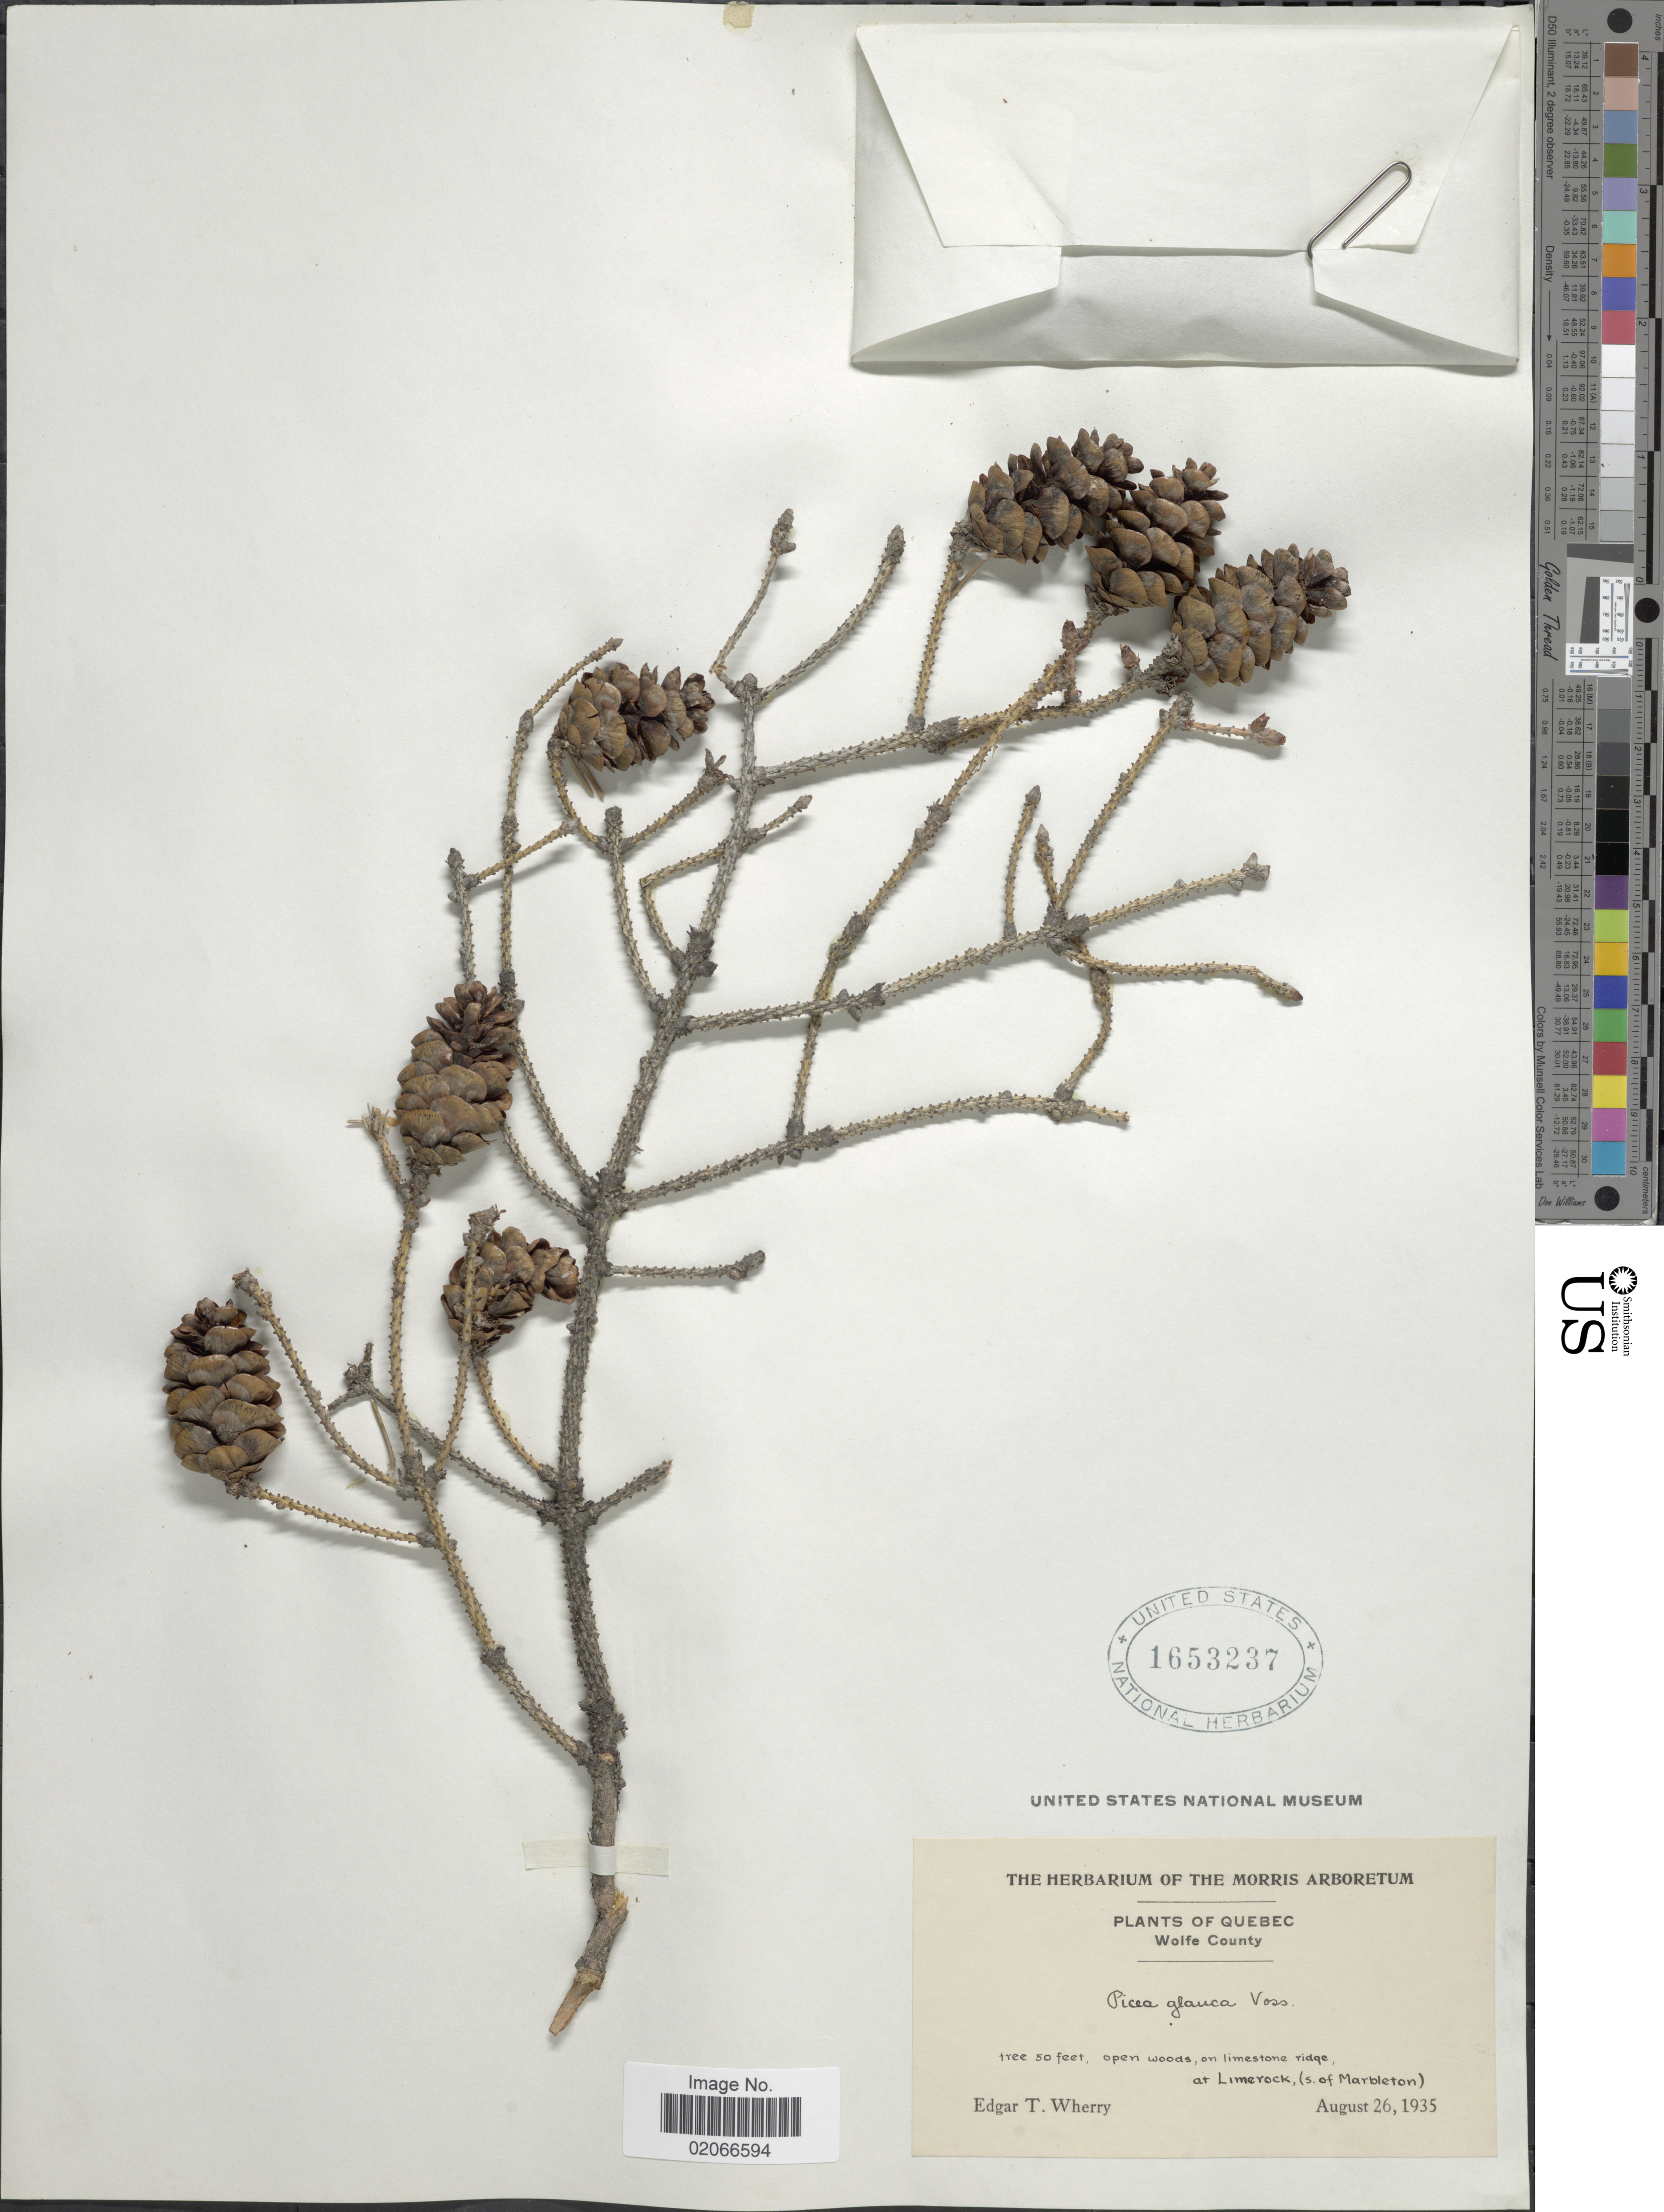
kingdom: Plantae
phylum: Tracheophyta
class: Pinopsida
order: Pinales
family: Pinaceae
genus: Picea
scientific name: Picea glauca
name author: (Moench) Voss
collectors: E. T. Wherry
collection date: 1935-08-26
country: Canada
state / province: Quebec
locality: Wolfe County, open woods, on limestone ridge, at Limerock, (s. of Marbleton)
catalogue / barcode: US 1653237